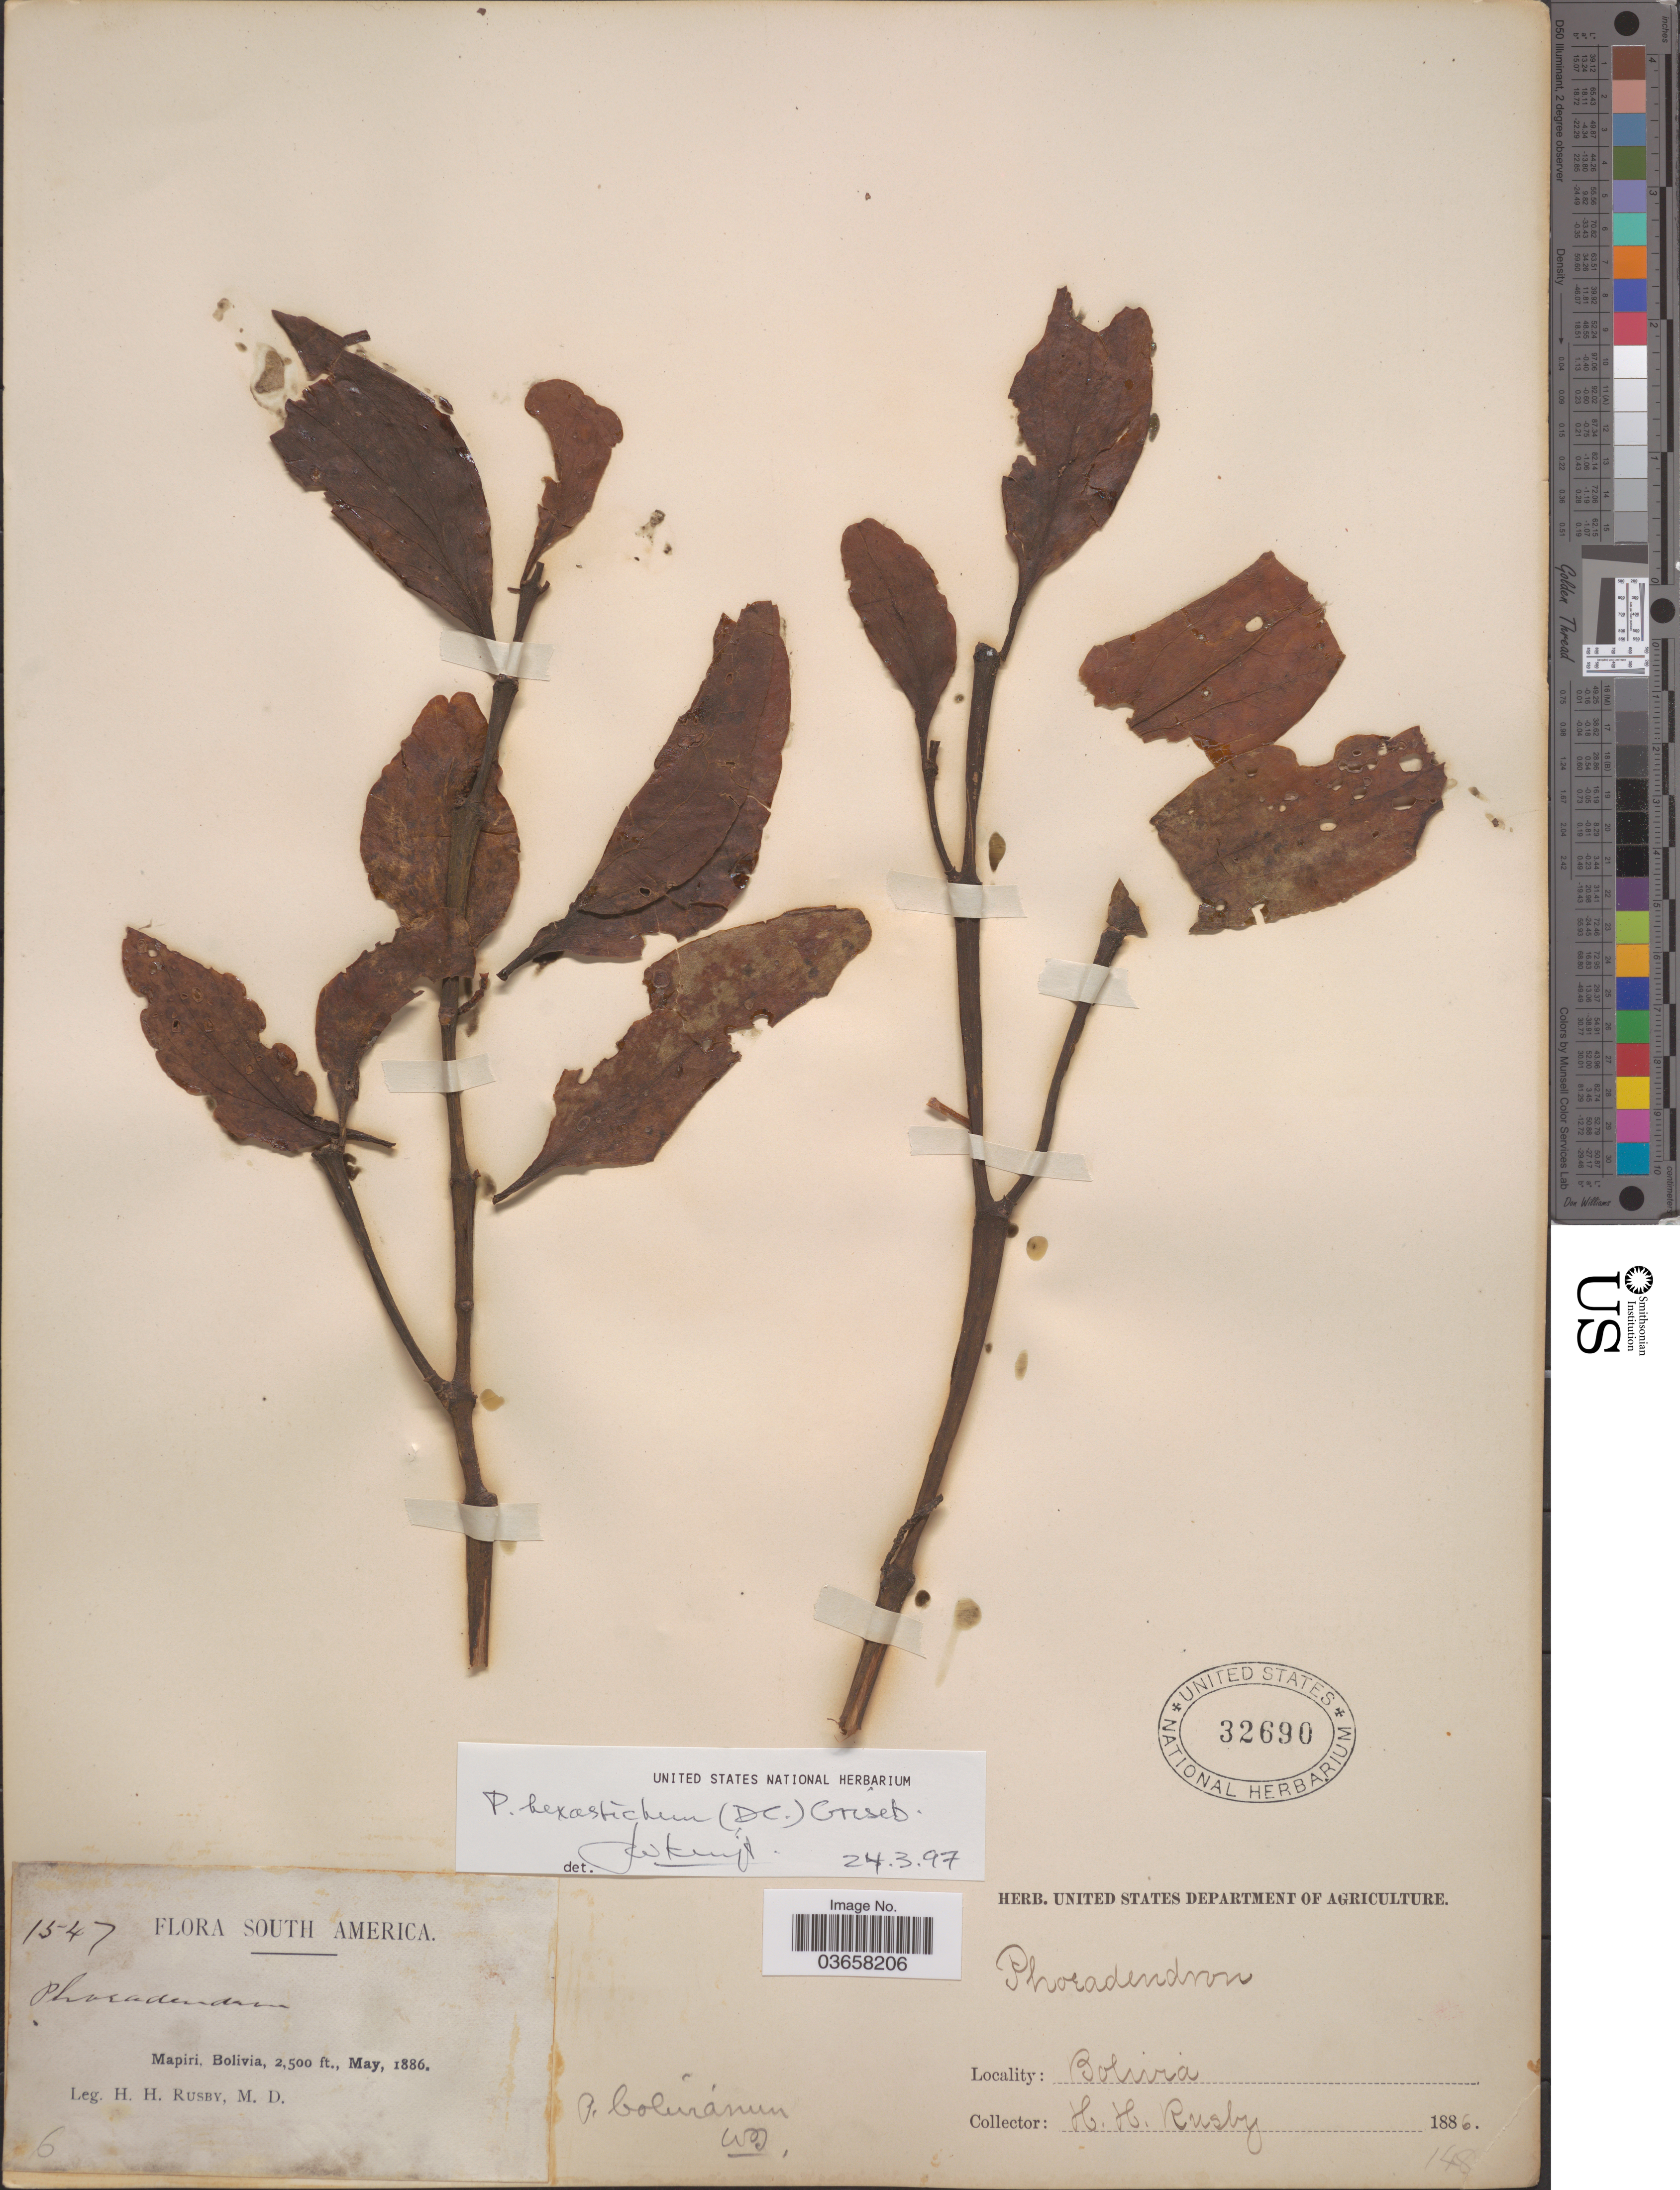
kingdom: Plantae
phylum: Tracheophyta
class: Magnoliopsida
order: Santalales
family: Viscaceae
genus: Phoradendron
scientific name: Phoradendron sp.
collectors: H. H. Rusby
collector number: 1547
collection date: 1886-05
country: Bolivia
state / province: La Páz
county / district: Larecaja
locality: Mapiri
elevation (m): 762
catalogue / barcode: US 32690